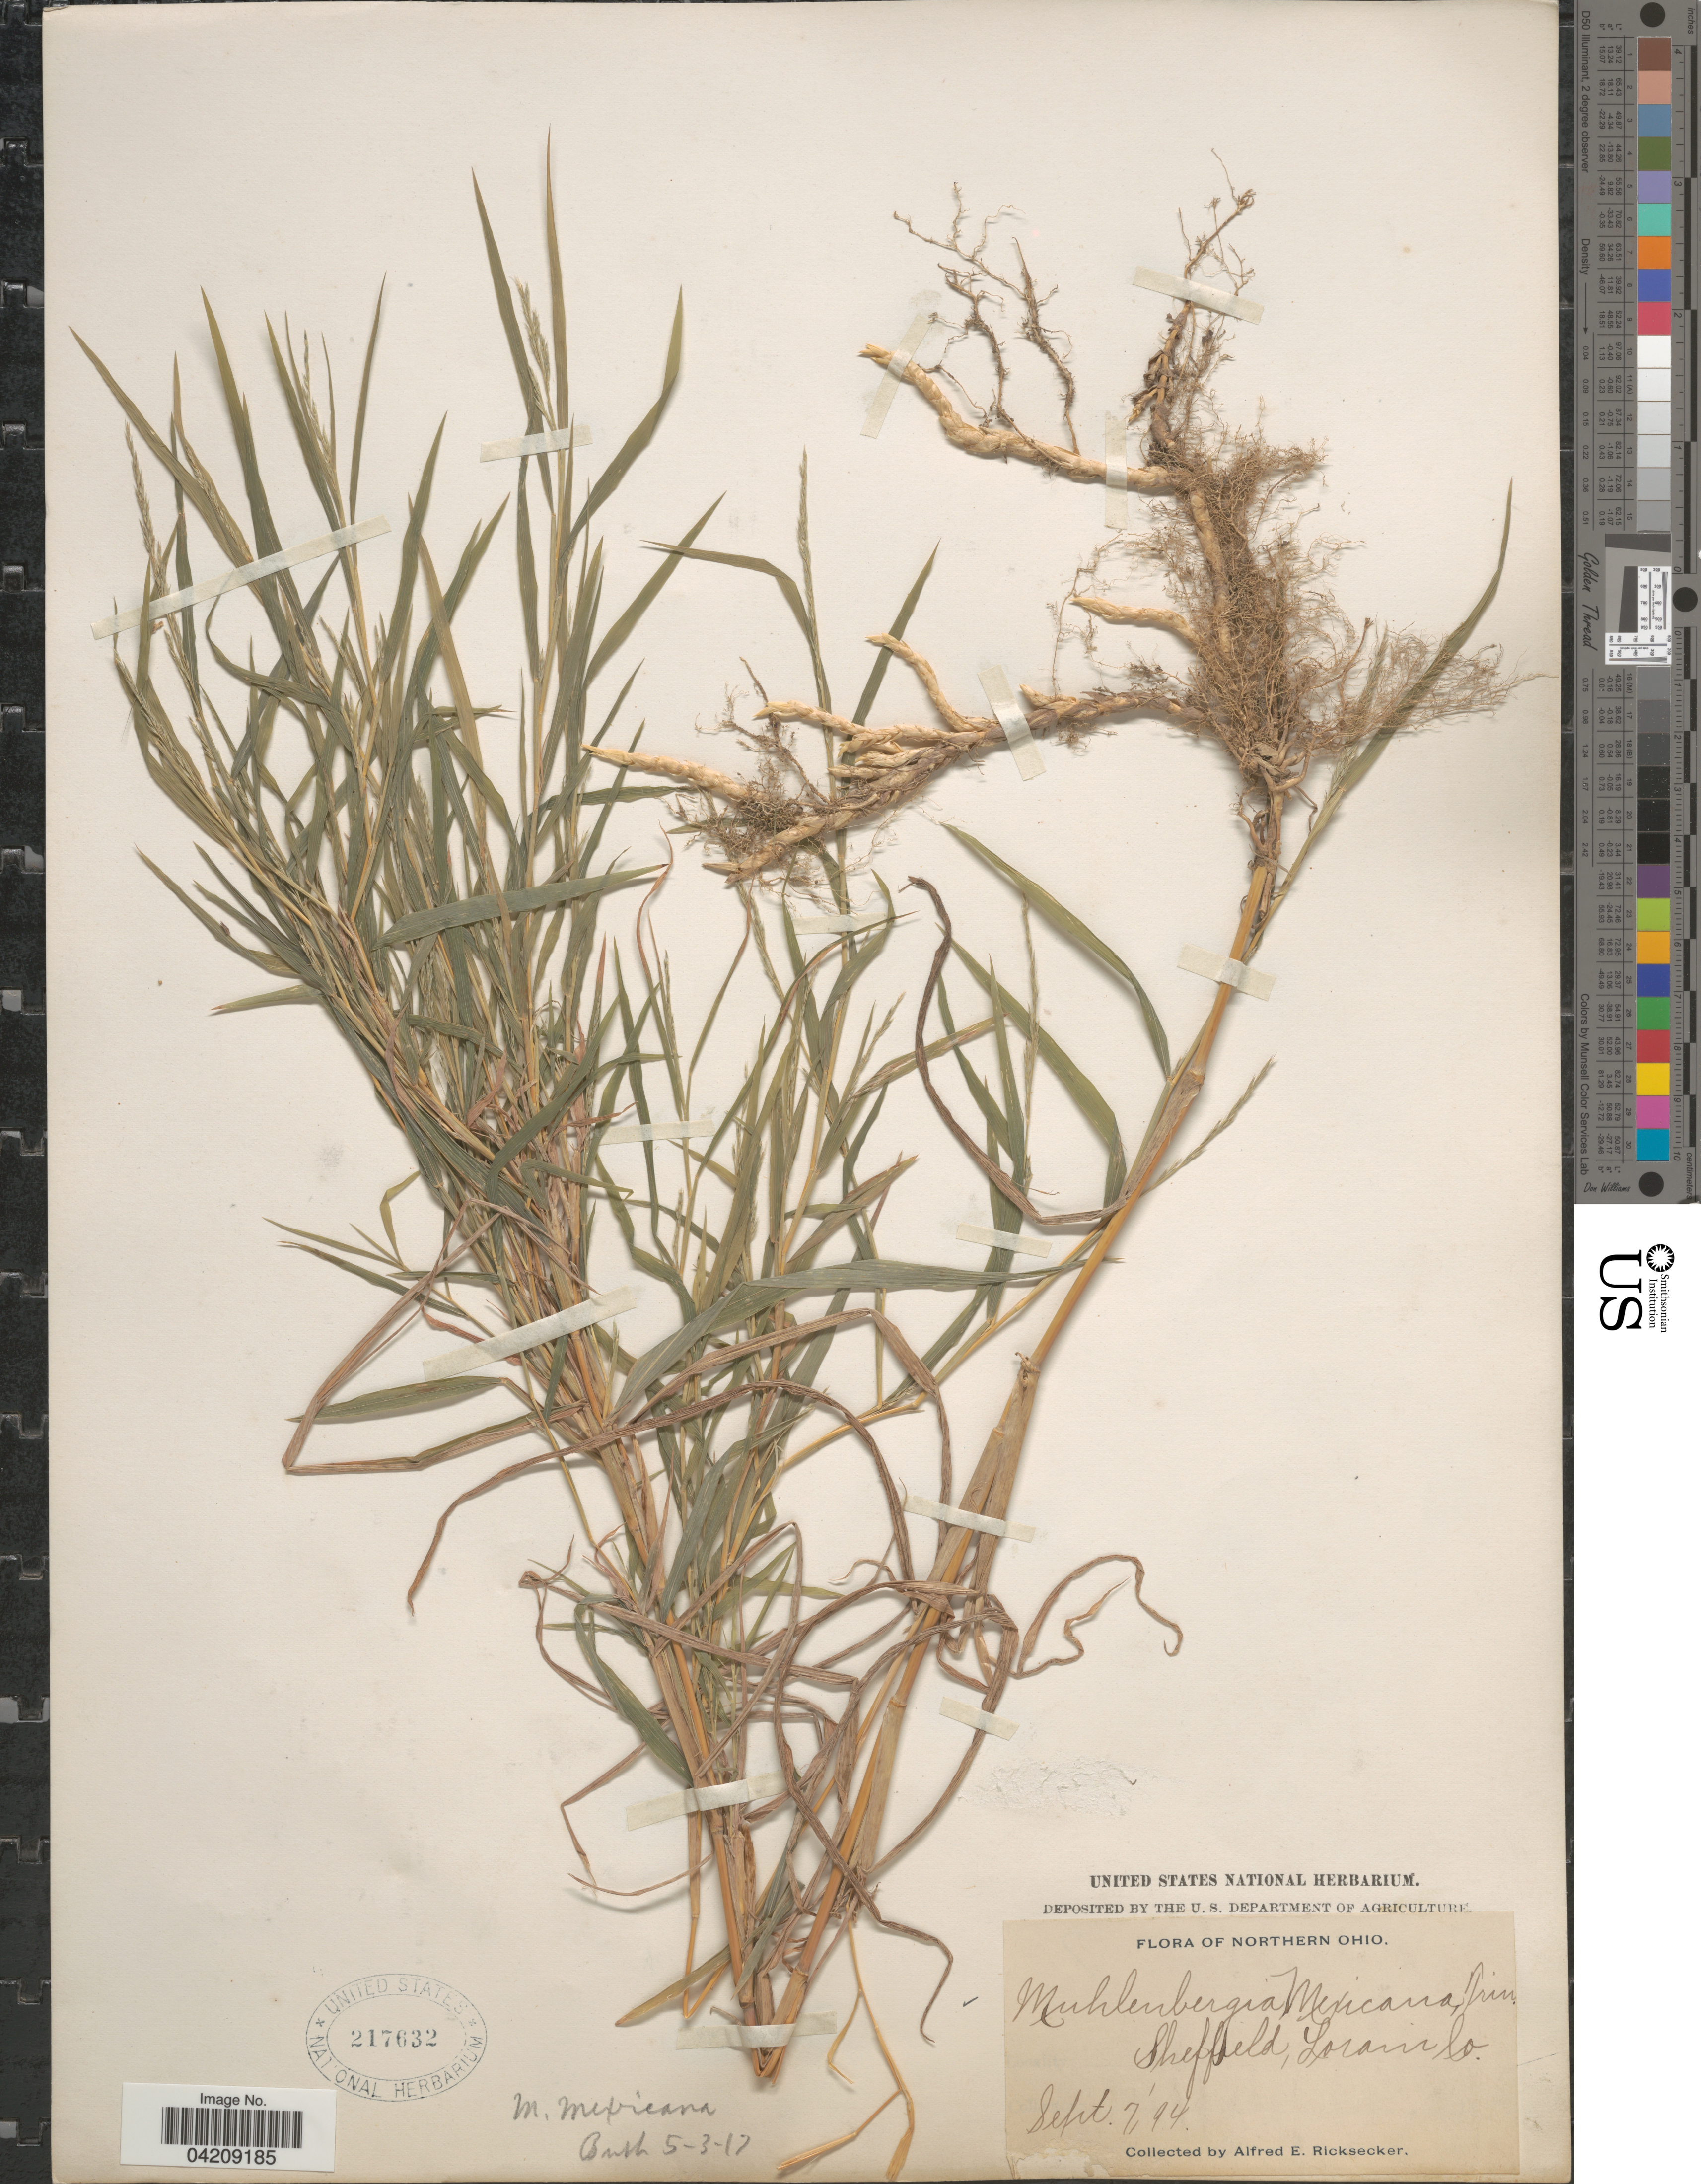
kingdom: Plantae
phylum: Tracheophyta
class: Liliopsida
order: Poales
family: Poaceae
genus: Muhlenbergia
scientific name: Muhlenbergia frondosa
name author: (Poir.) Fernald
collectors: A. E. Ricksecker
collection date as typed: Transcribed d/m/y: 7/9/94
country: United States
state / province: Ohio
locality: Northern Ohio. Sheffield, Lorain Co.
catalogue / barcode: US 217632